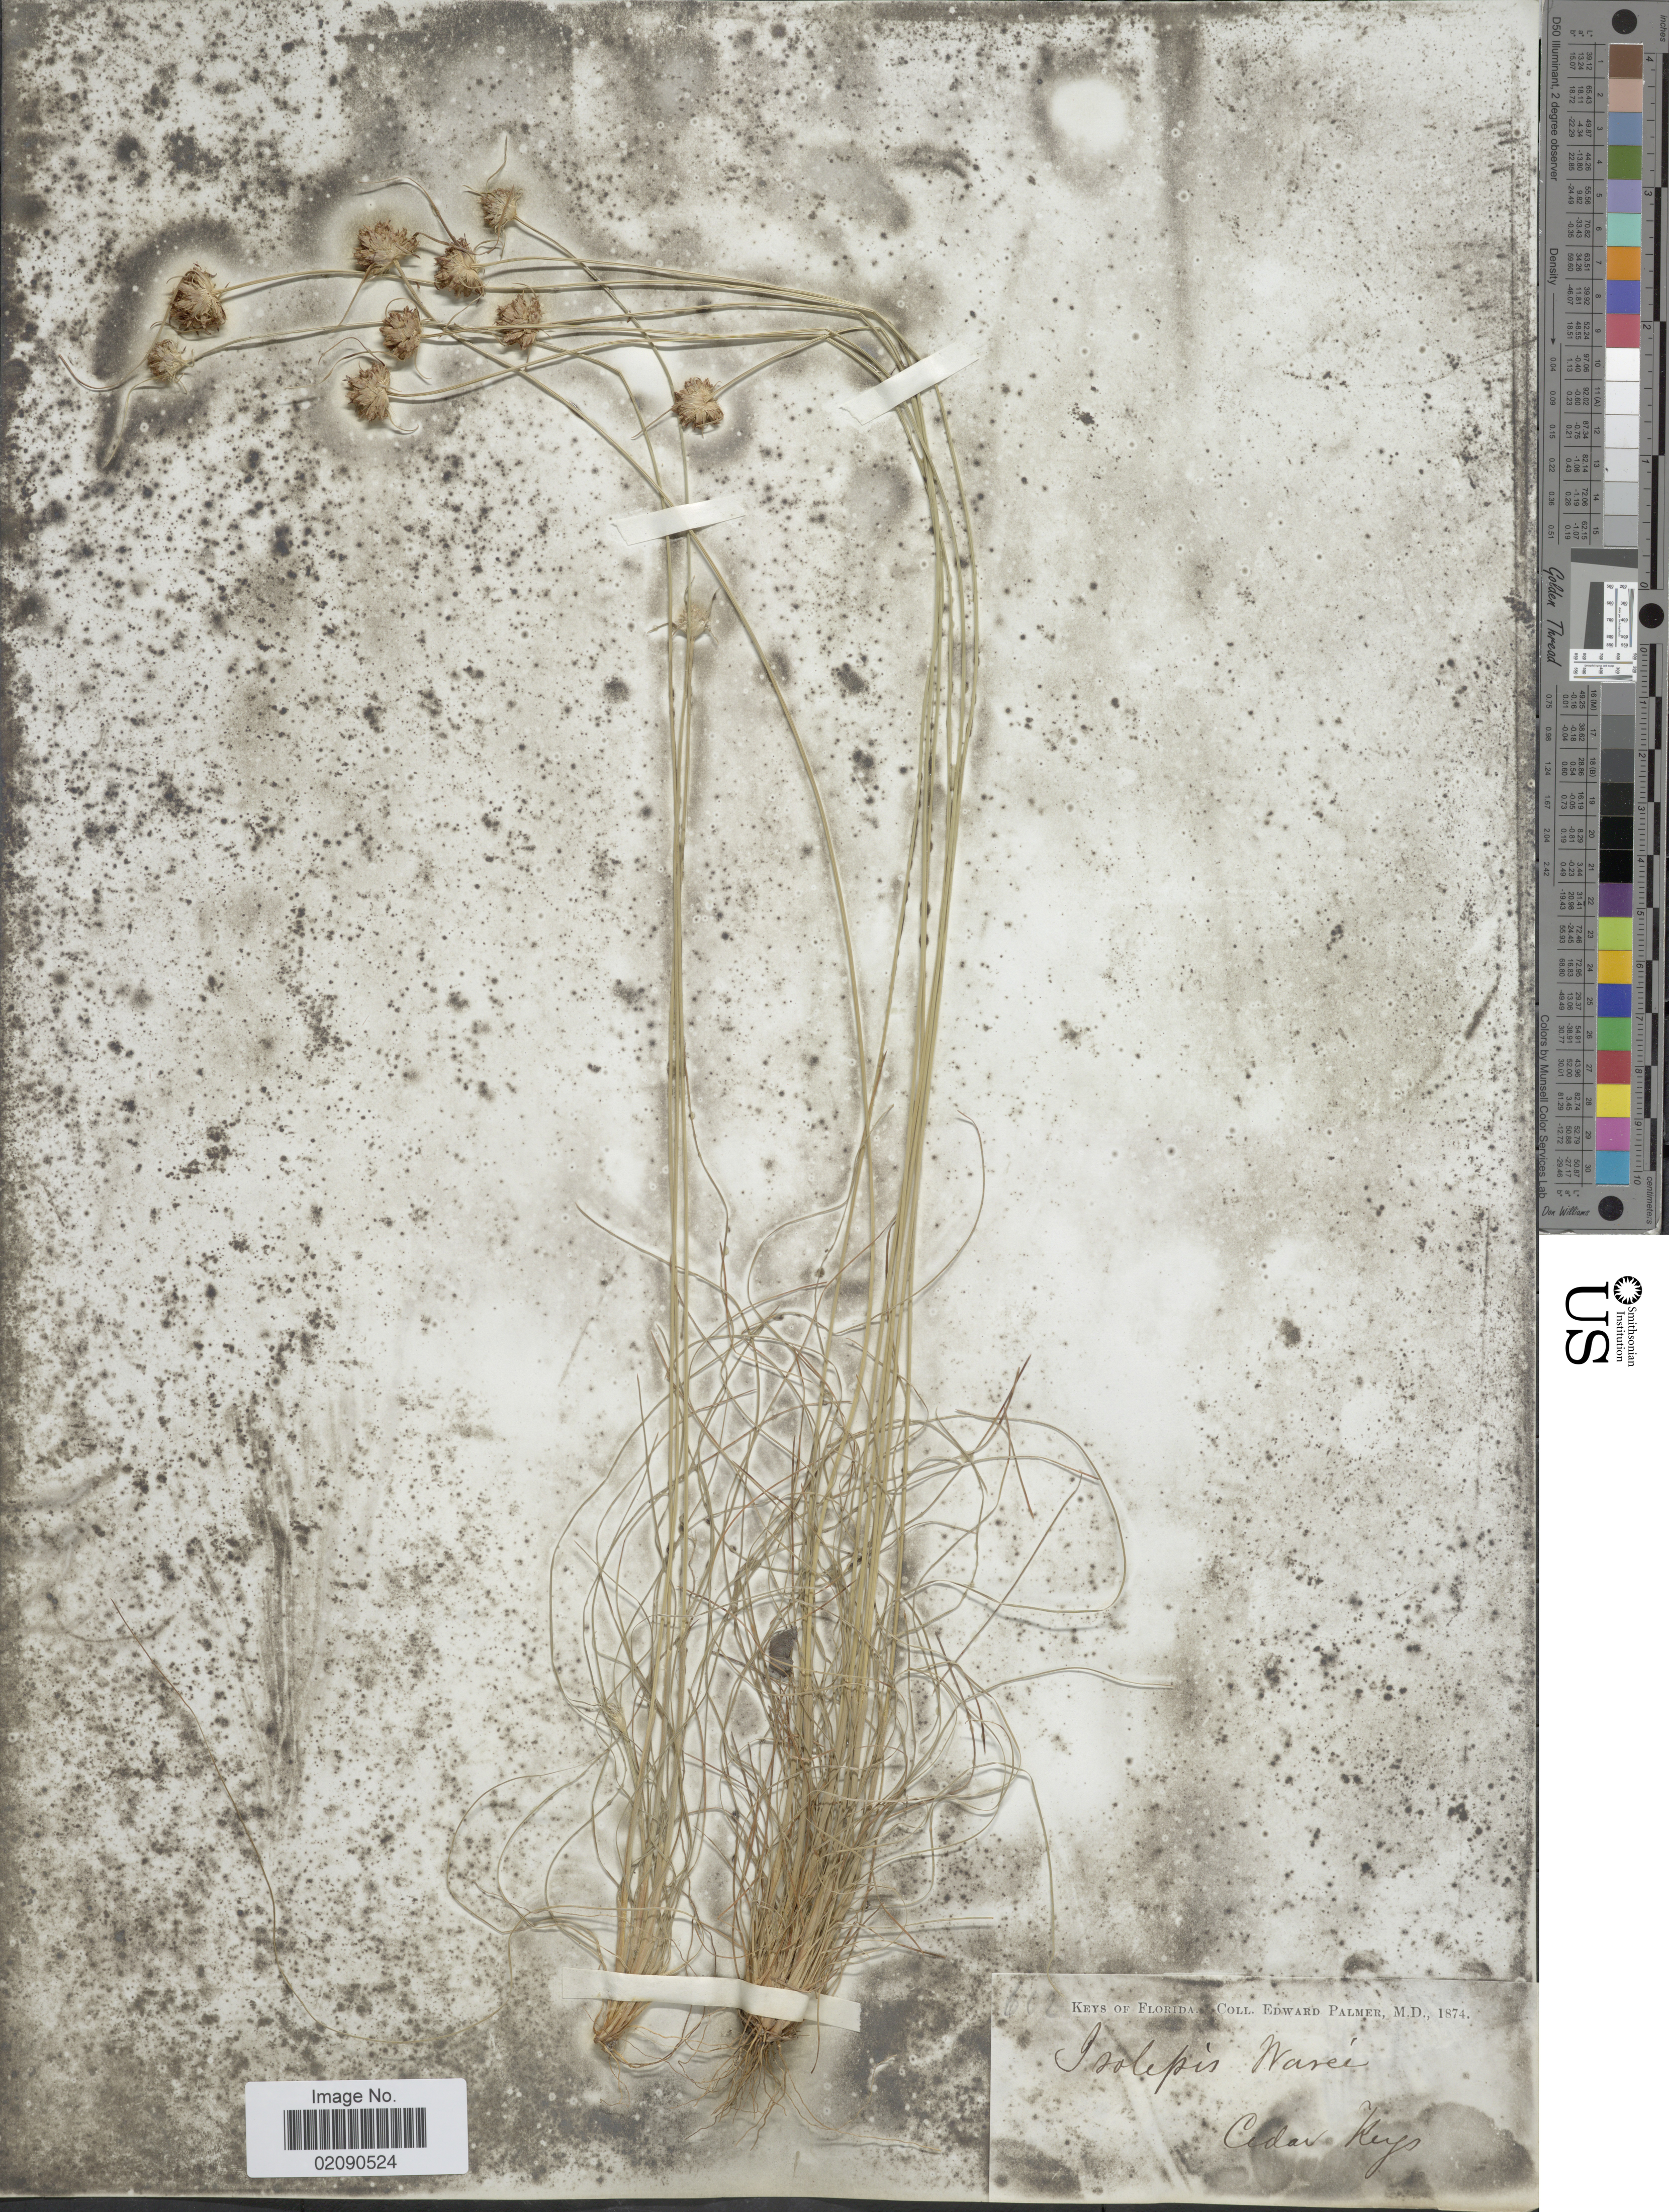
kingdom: Plantae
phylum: Tracheophyta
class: Liliopsida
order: Poales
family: Cyperaceae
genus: Bulbostylis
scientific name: Bulbostylis warei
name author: (Torr.) C.B. Clarke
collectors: E. Palmer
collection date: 1874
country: United States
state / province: Florida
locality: Keys of Florida, Cedar Keys